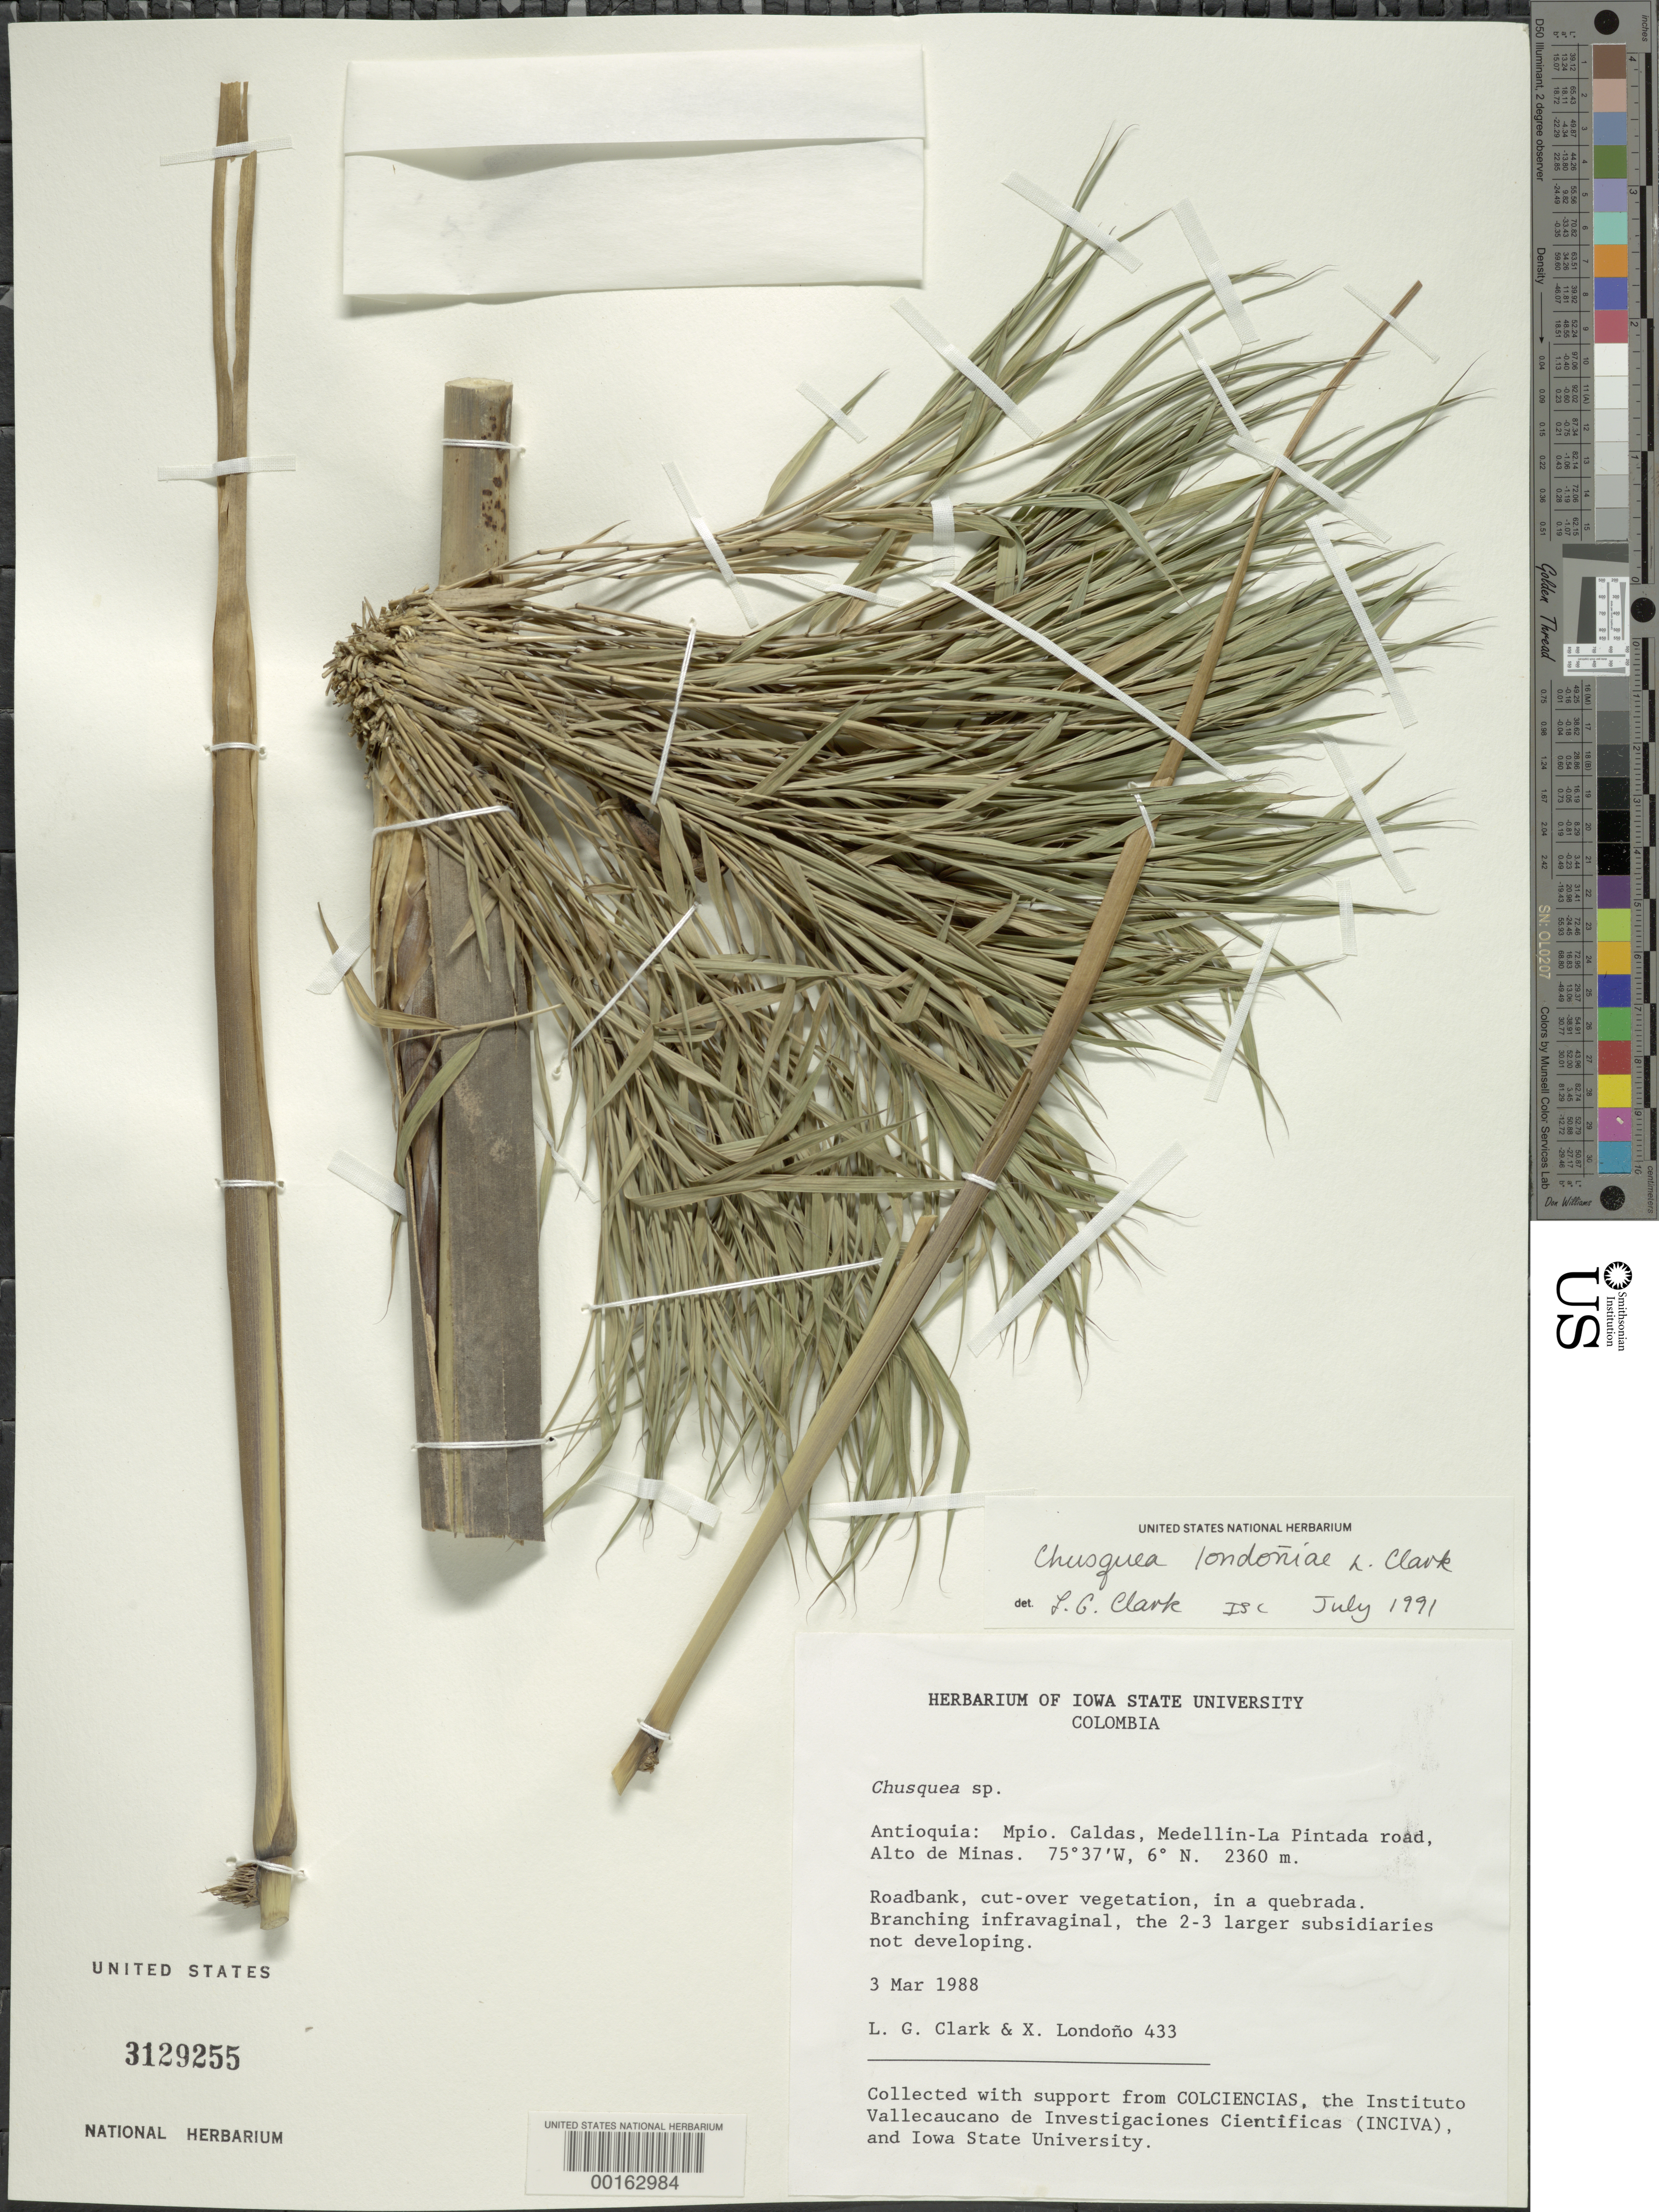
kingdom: Plantae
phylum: Tracheophyta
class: Liliopsida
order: Poales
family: Poaceae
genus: Chusquea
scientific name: Chusquea londoniae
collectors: L. G. Clark & X. Londoño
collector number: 433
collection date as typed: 03 Mar 1988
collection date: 1988-03-03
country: Colombia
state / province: Antioquia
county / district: Caldas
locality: Medellin-la Pintada Road, Alto de Minas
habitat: Roadbank, cut-over vegetation, in a quebrada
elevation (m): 2360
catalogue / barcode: US 3129255